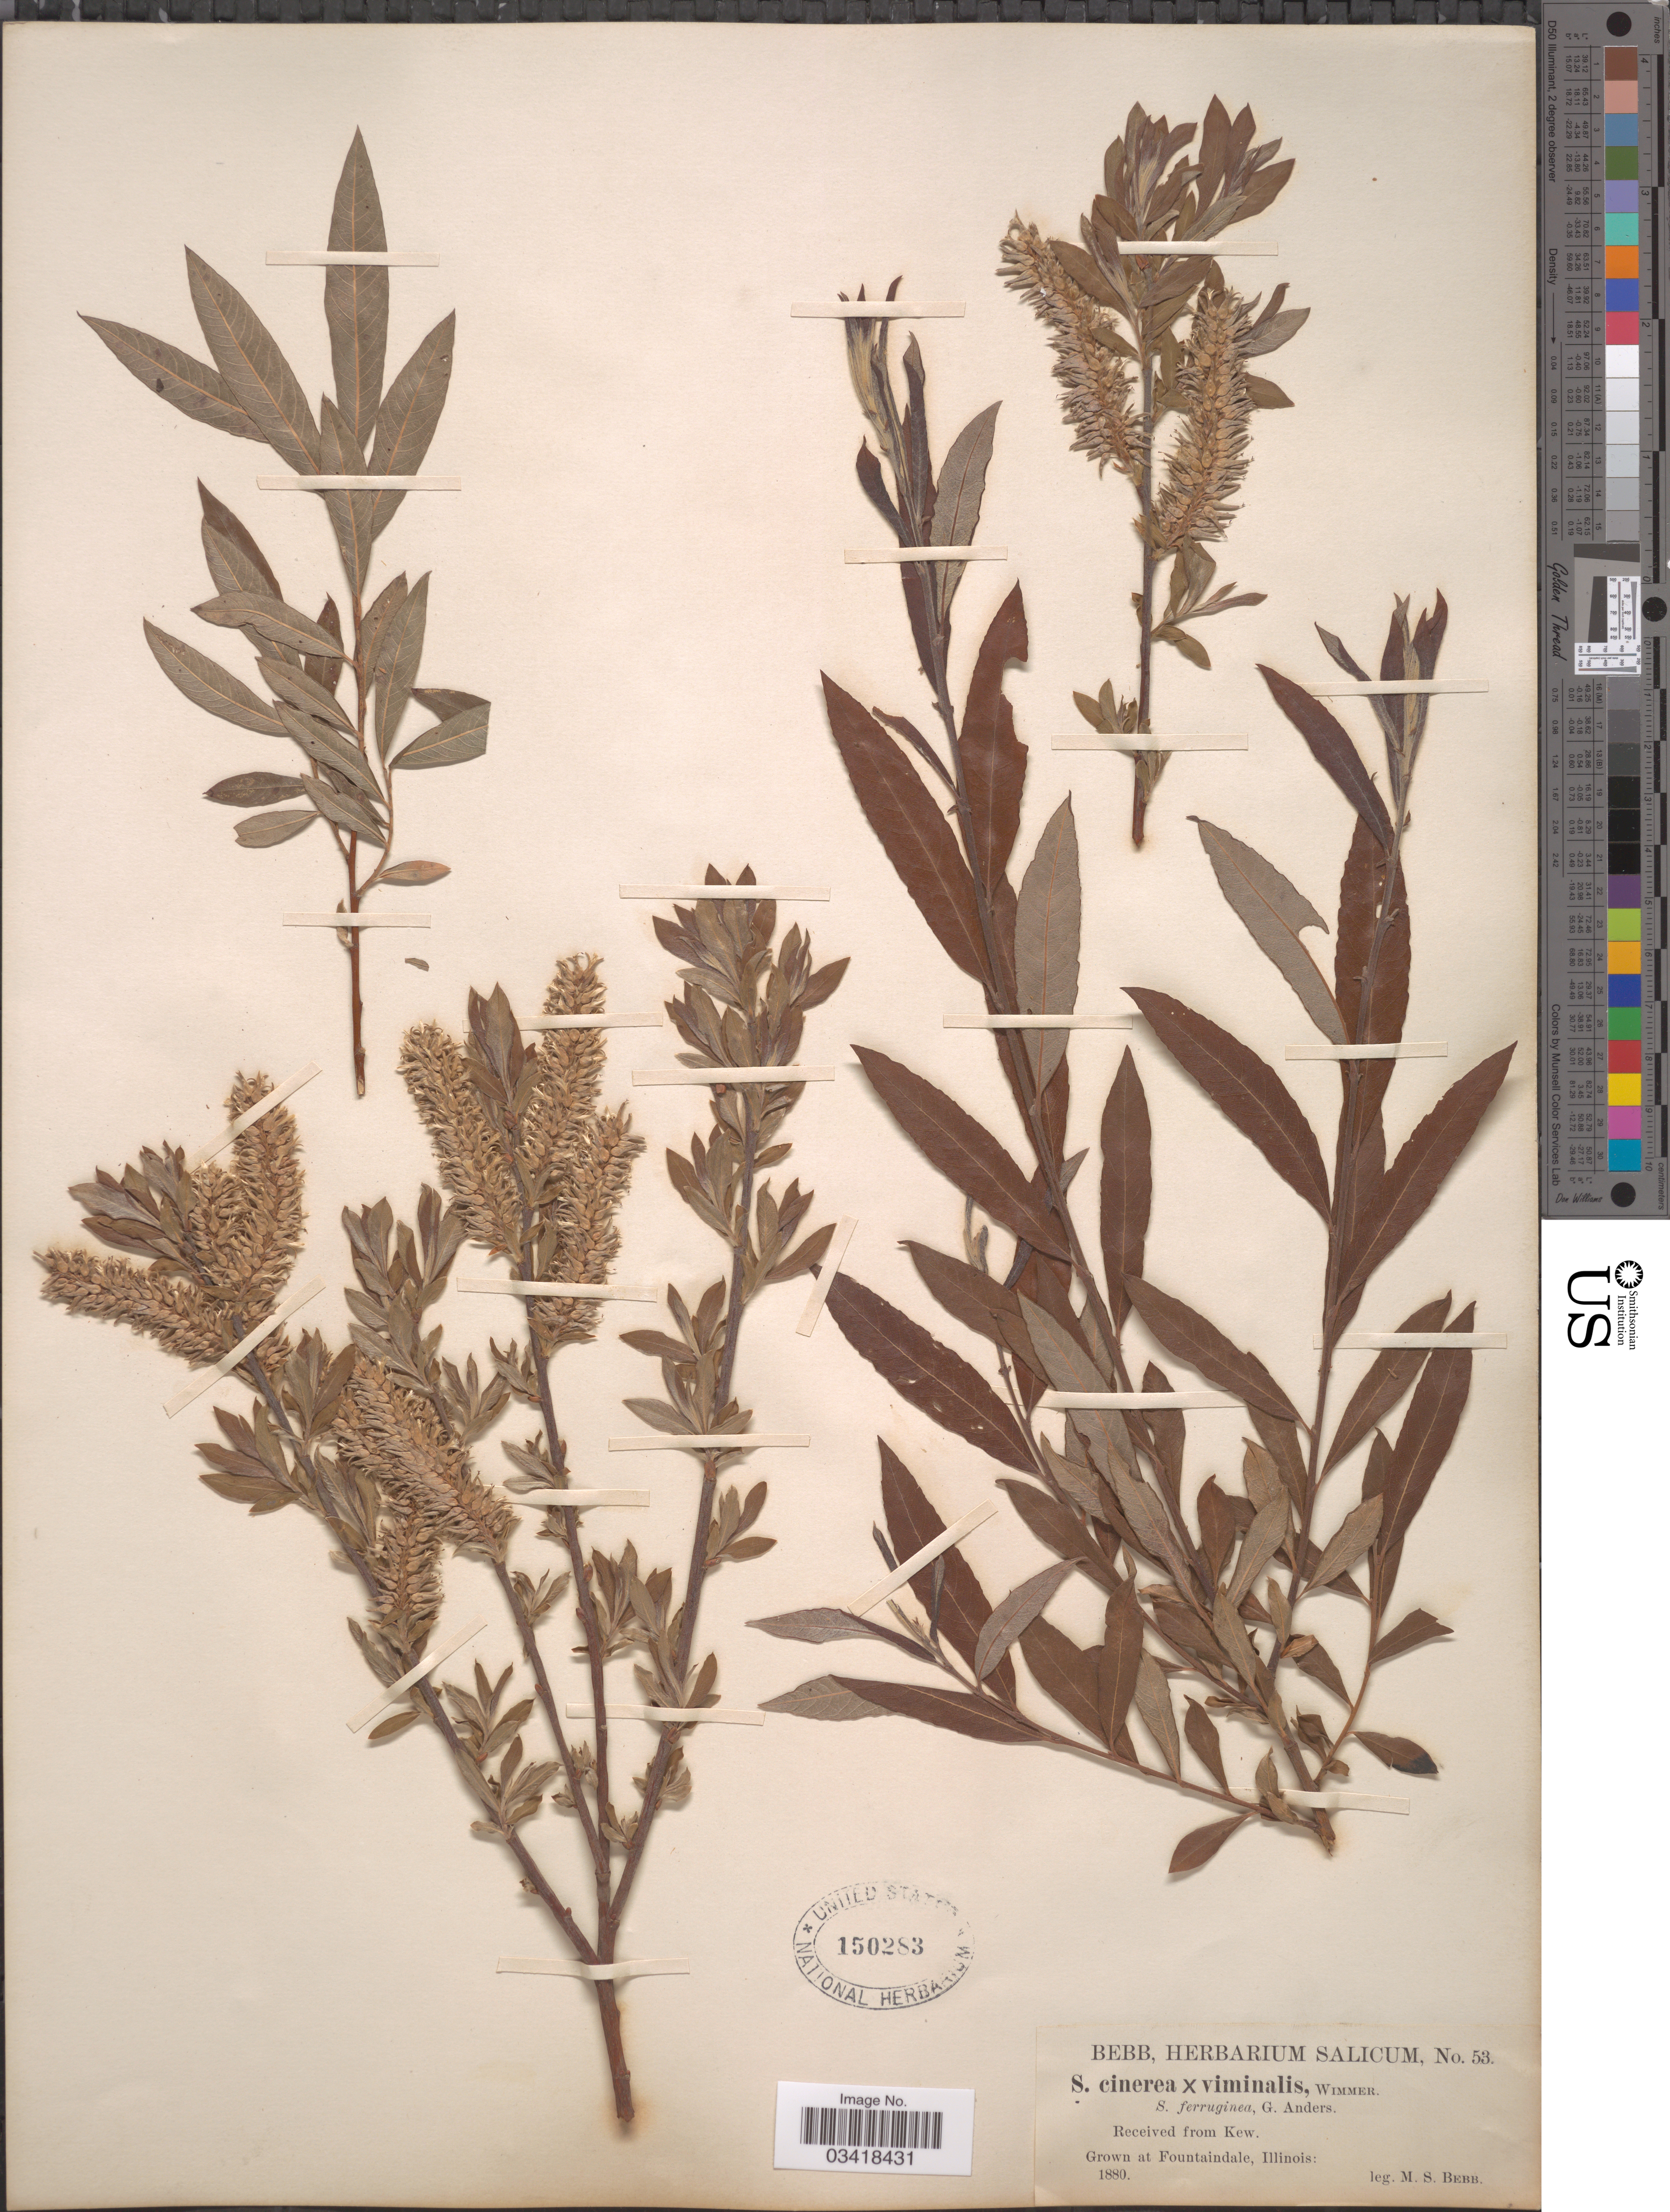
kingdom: Plantae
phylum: Tracheophyta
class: Magnoliopsida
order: Malpighiales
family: Salicaceae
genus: Salix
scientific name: Salix cinerea x S. viminalis L.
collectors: M. Bebb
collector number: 53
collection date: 1880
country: United States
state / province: Illinois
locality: Grown at Fountaindale.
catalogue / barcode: US 150283